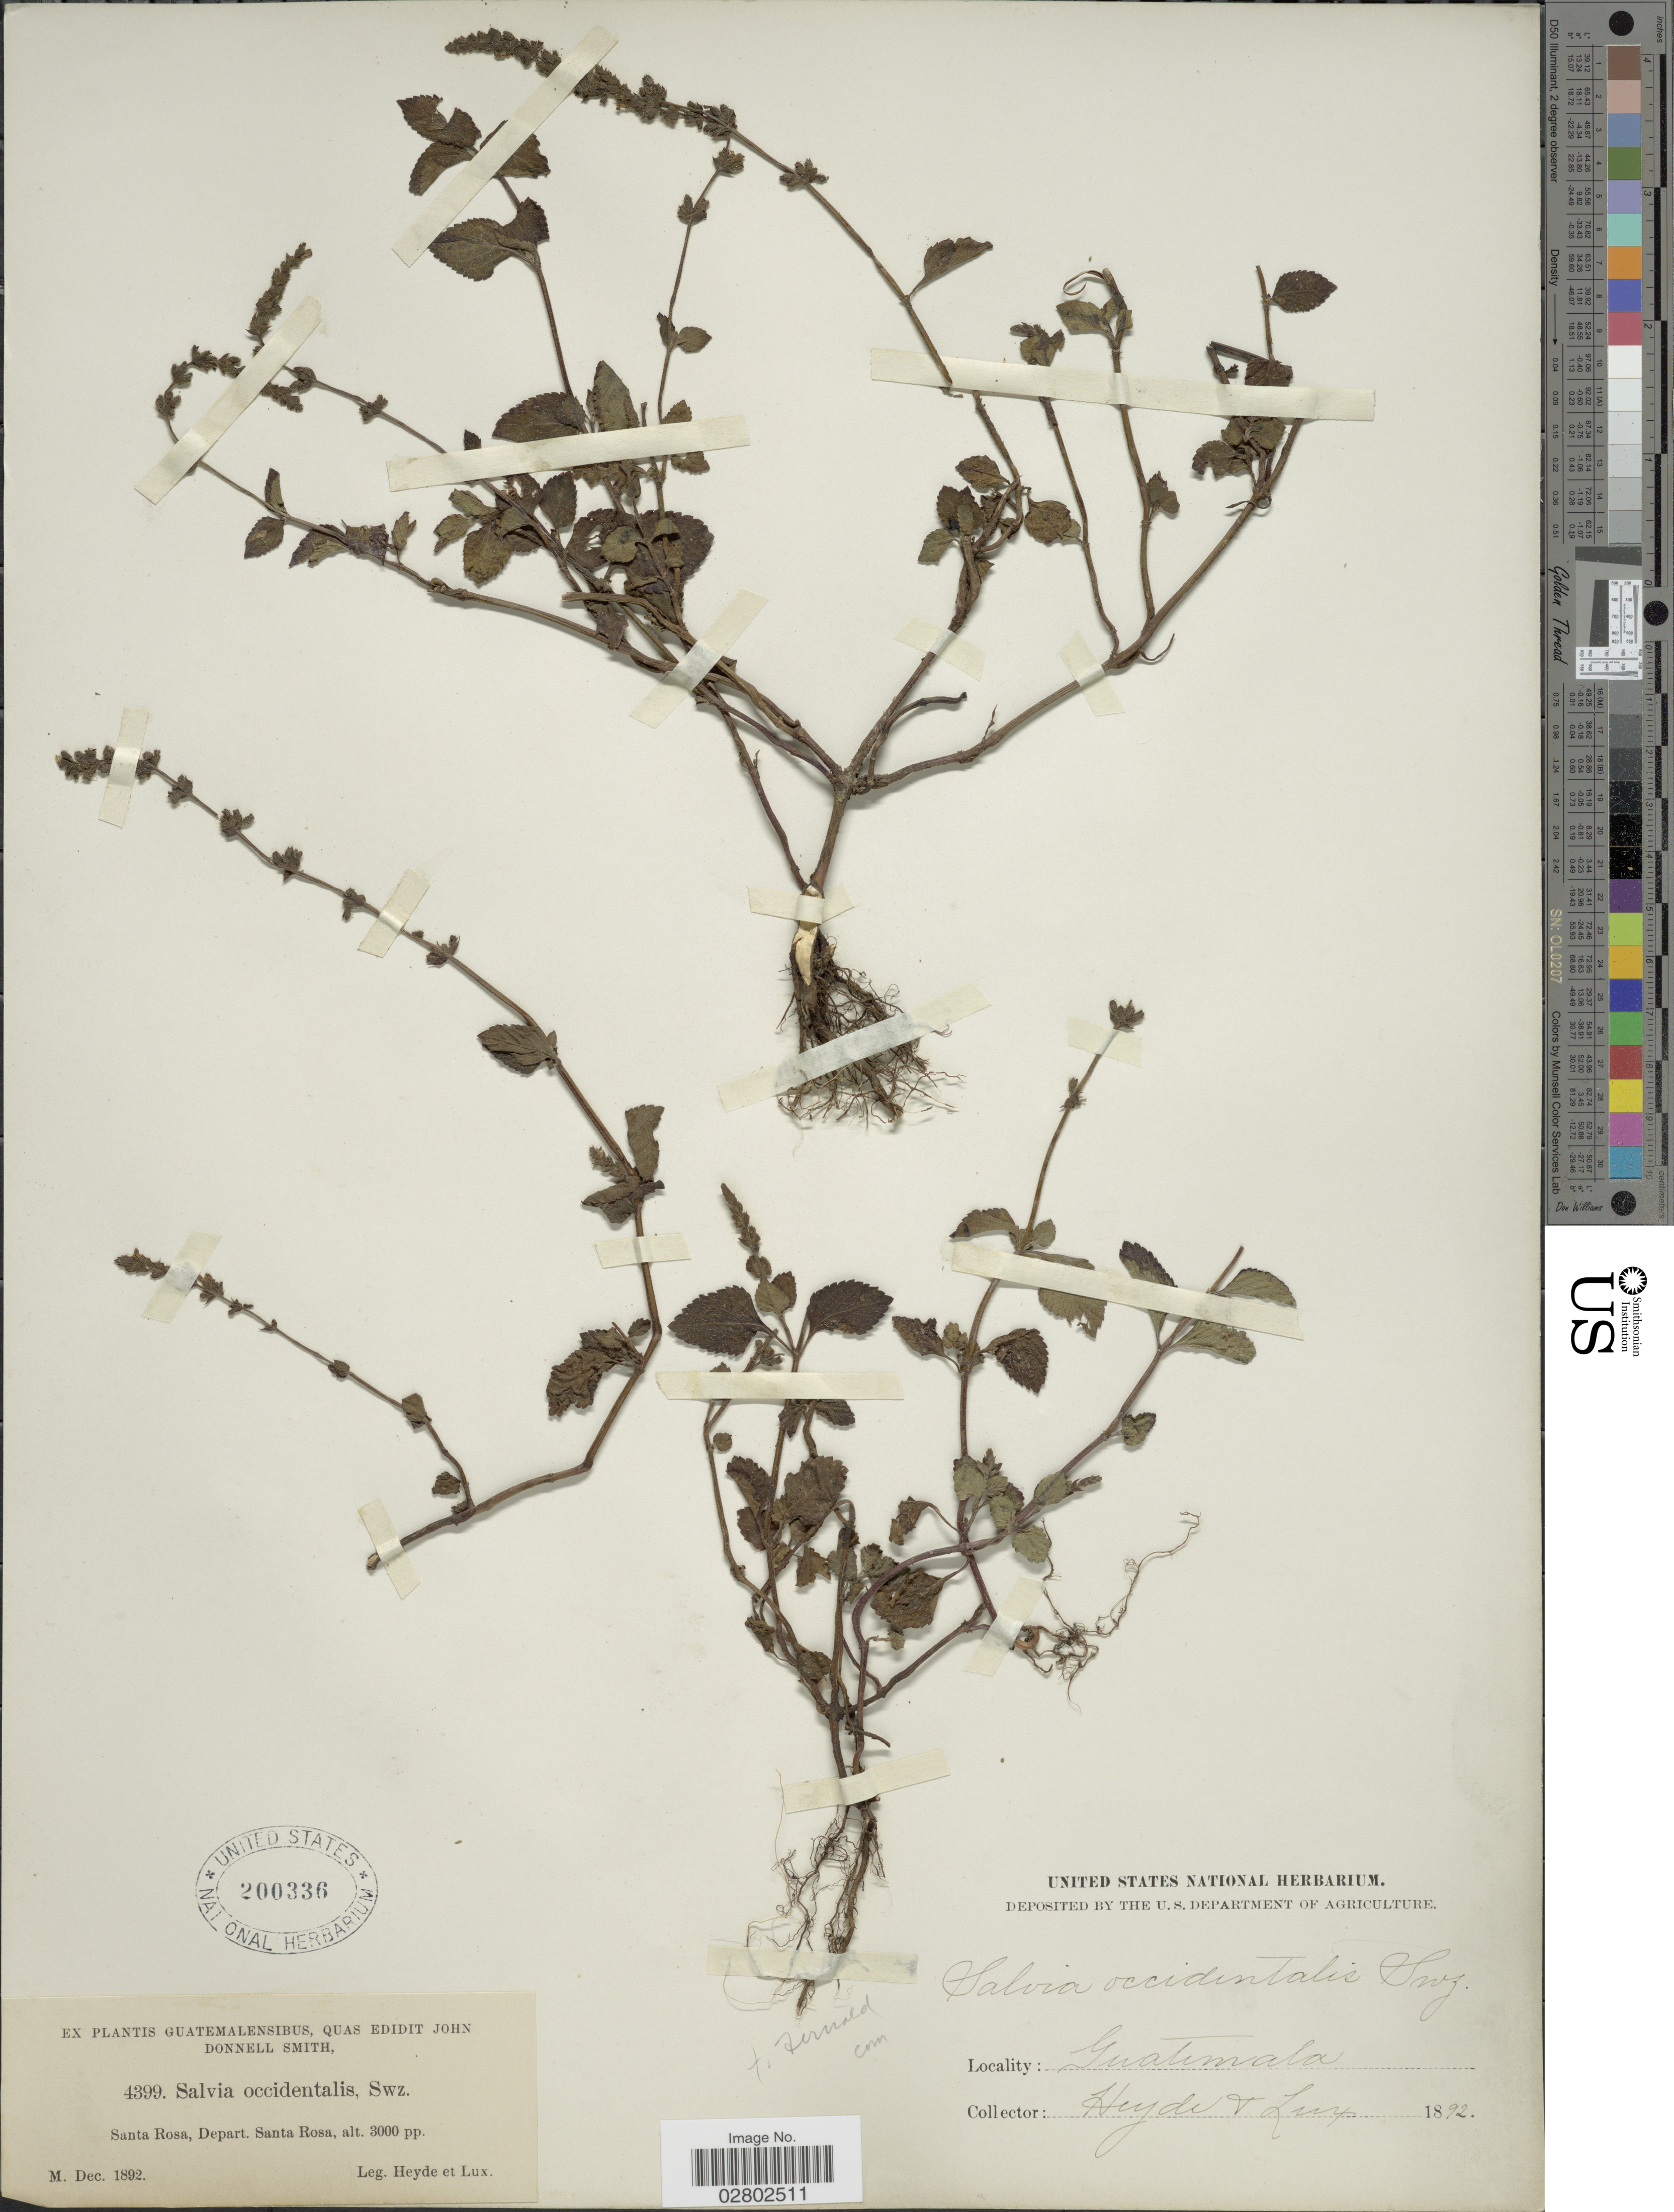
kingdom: Plantae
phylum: Tracheophyta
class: Magnoliopsida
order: Lamiales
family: Lamiaceae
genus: Salvia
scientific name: Salvia occidentalis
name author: Sw.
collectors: Heyde & Lux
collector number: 4399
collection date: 1892-12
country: Guatemala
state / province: Santa Rosa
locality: Santa Rosa, Depart. Santa Rosa.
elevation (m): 914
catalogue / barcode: US 200336